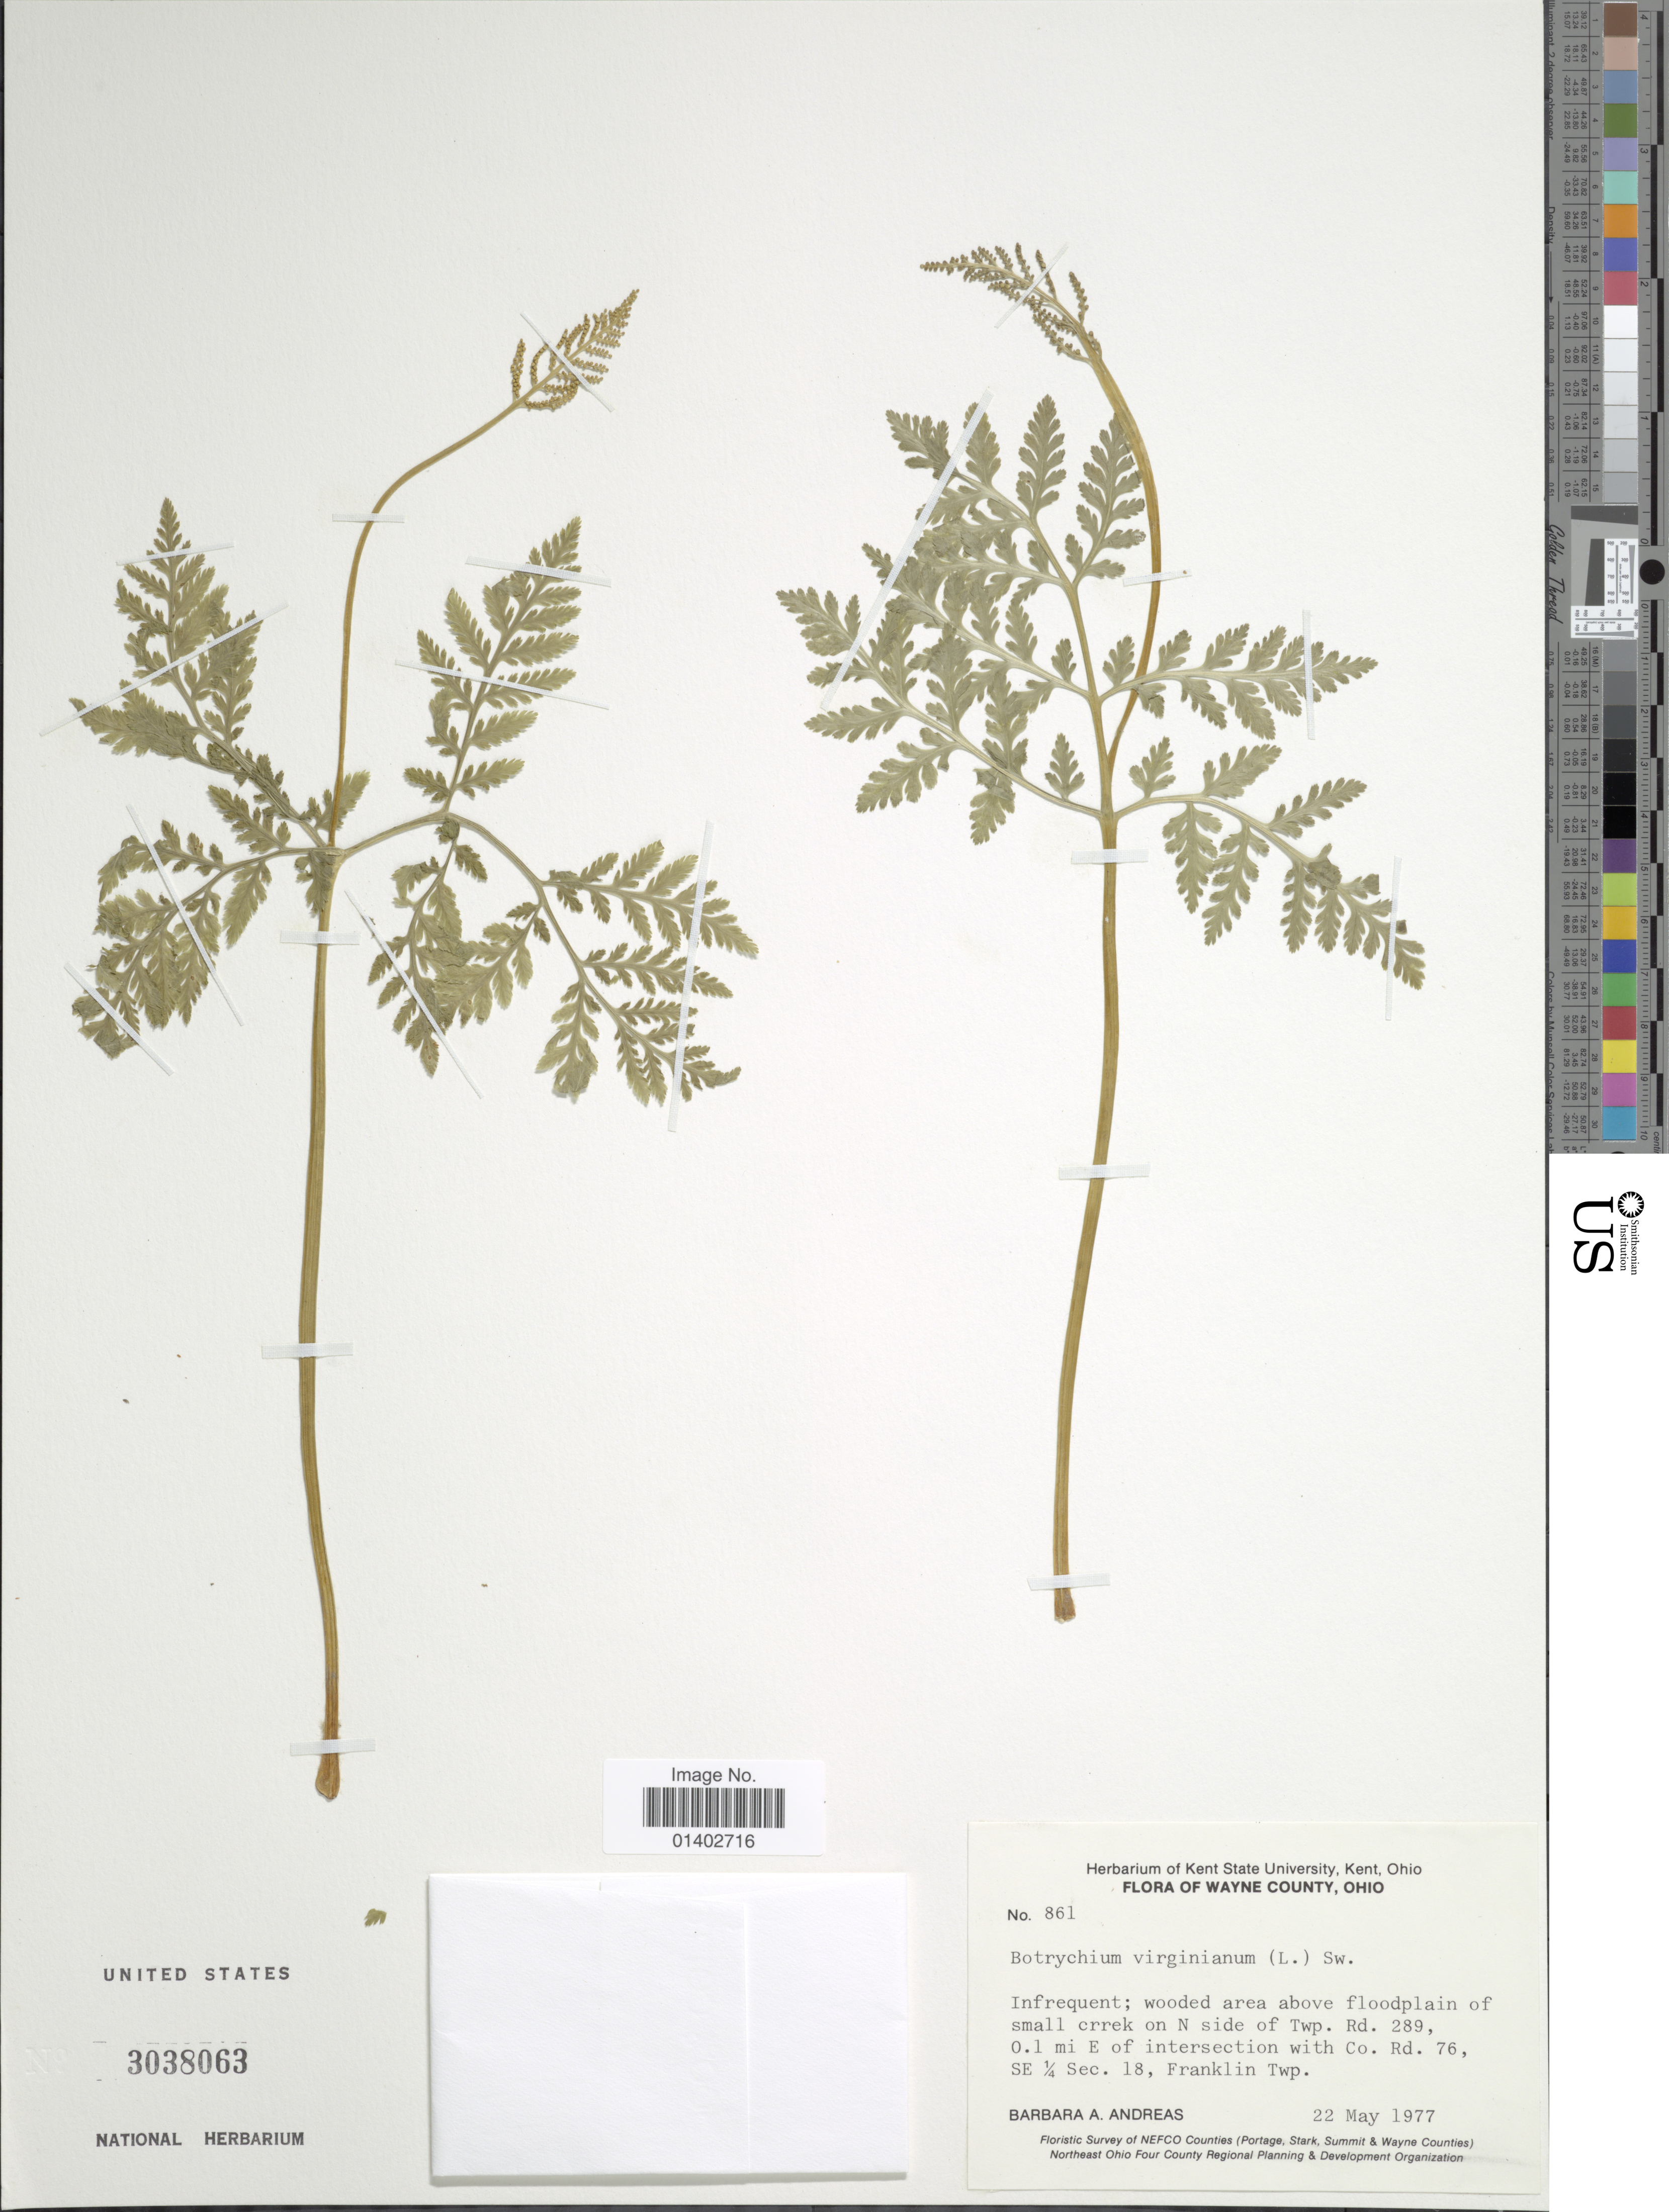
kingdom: Plantae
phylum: Tracheophyta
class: Polypodiopsida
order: Ophioglossales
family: Ophioglossaceae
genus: Botrychium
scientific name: Botrychium virginianum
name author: (L.) Sw.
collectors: B. A. Andreas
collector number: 861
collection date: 1977-05-22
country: United States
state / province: Ohio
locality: Wayne County, Infrequent; wooded area above floodplain of small creek on N side of Twp. Rd. 289, 0.1 mi E of intersection with Co. Rd. 76, SE ¼ Sec. 18, Franklin Twp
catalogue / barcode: US 3038063